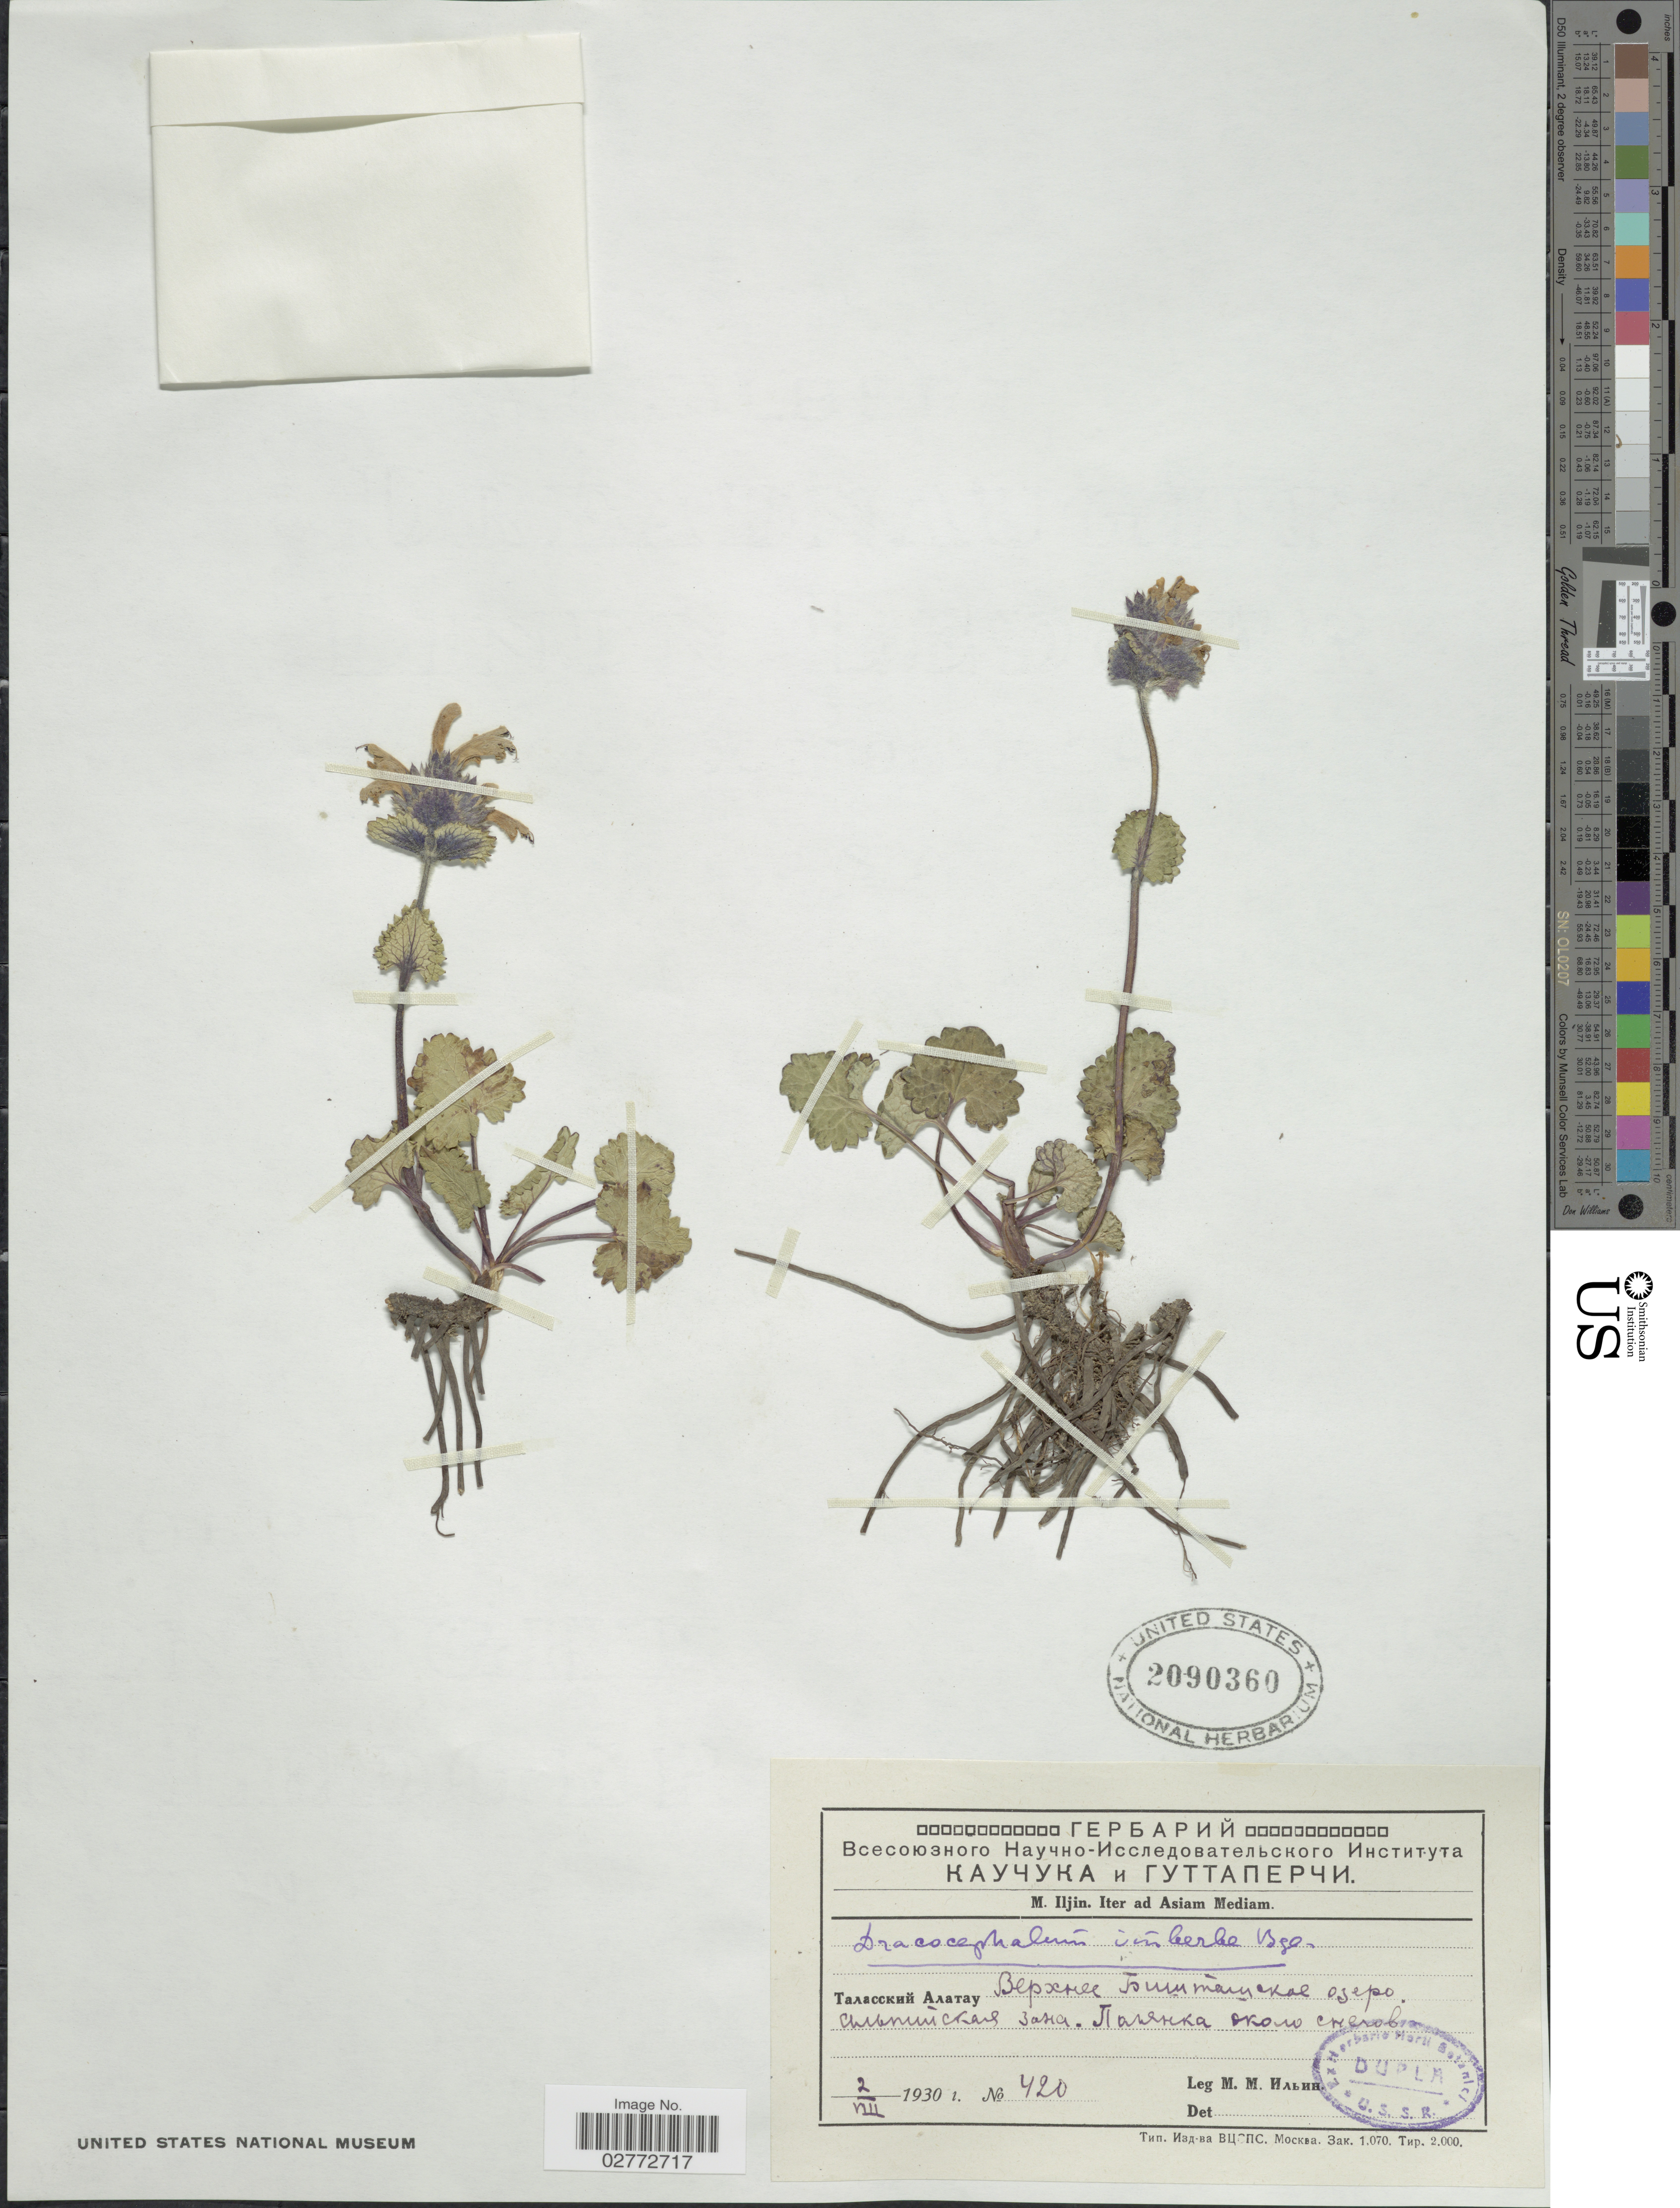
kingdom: Plantae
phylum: Tracheophyta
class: Magnoliopsida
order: Lamiales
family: Lamiaceae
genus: Dracocephalum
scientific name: Dracocephalum imberbe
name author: Bunge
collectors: M. Ilin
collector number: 420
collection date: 1930-08-02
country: Kyrgyzstan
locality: Talas Alatau, Bishtash Lake. Asiam Mediam.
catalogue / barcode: US 2090360